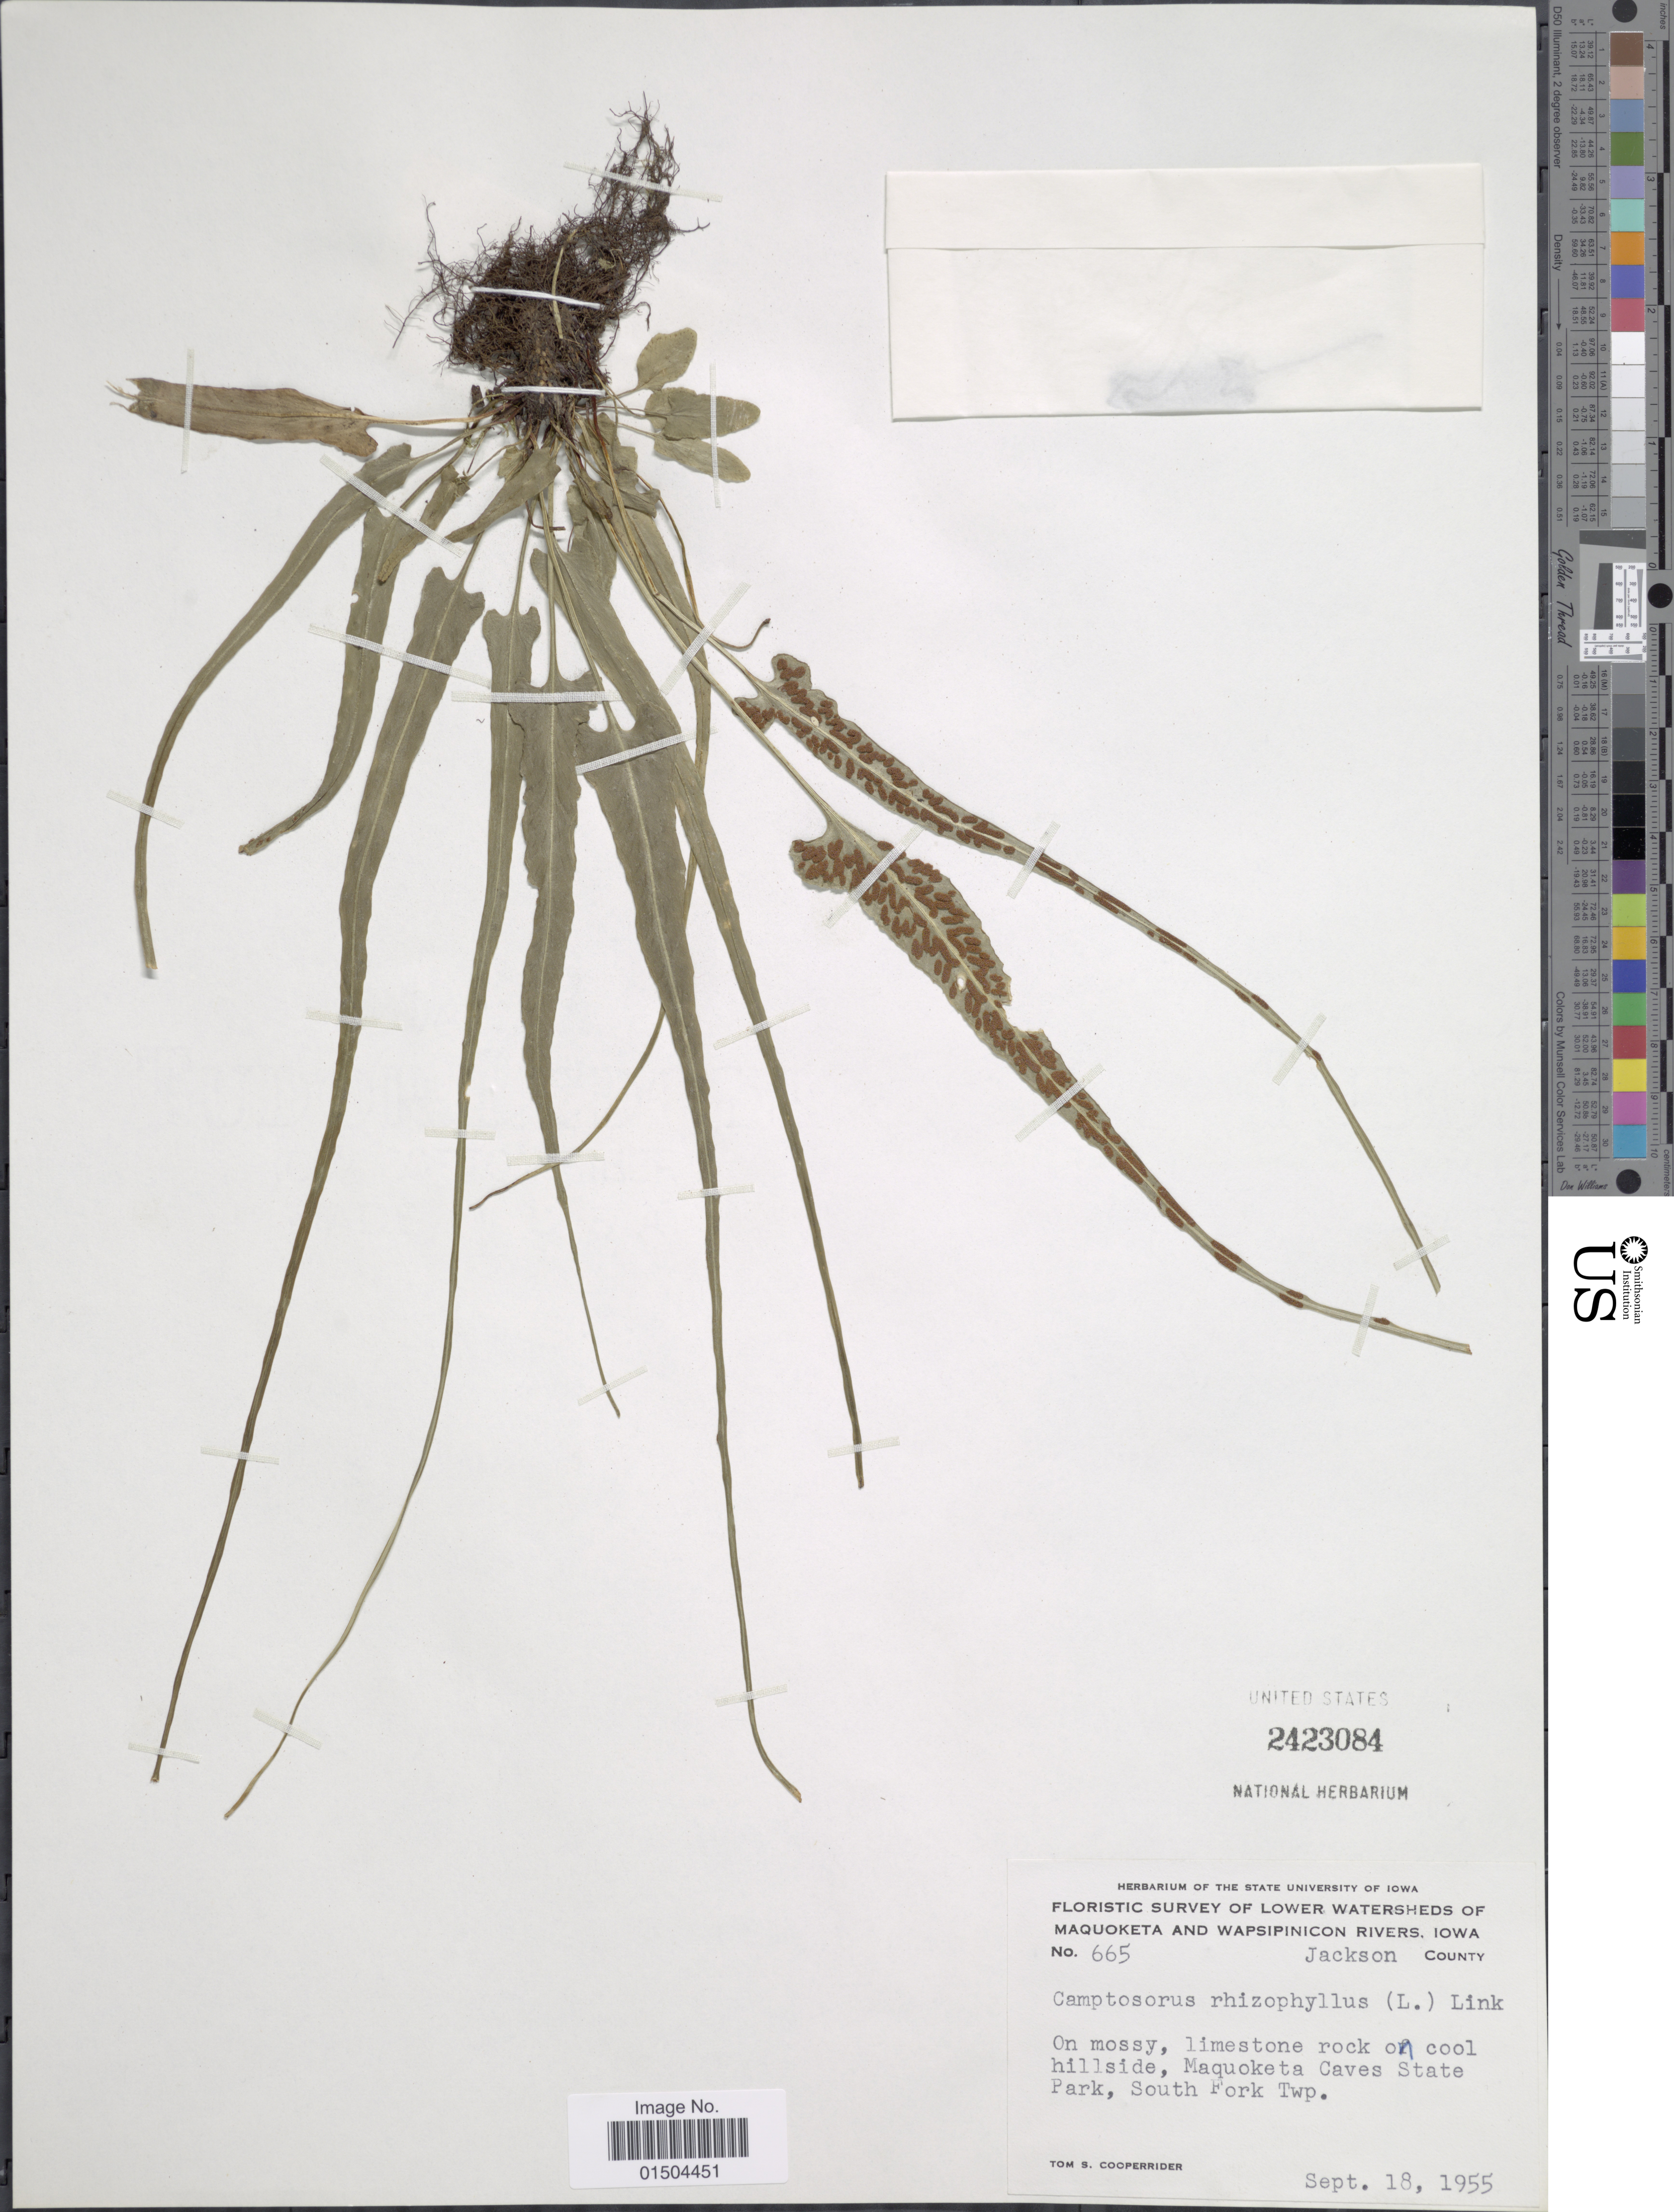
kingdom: Plantae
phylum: Tracheophyta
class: Polypodiopsida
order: Polypodiales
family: Aspleniaceae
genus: Asplenium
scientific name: Asplenium rhizophyllum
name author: L.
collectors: T. S. Cooperrider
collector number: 665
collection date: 1955-09-18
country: United States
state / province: Iowa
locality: Survey of lower watersheds of Maquoketa and Wapsipinicon Rivers. Jackson County. On mossy, limestone rock of cool hillside, Maquoketa Caves State Park, South Fork Twp.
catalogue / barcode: US 2423084